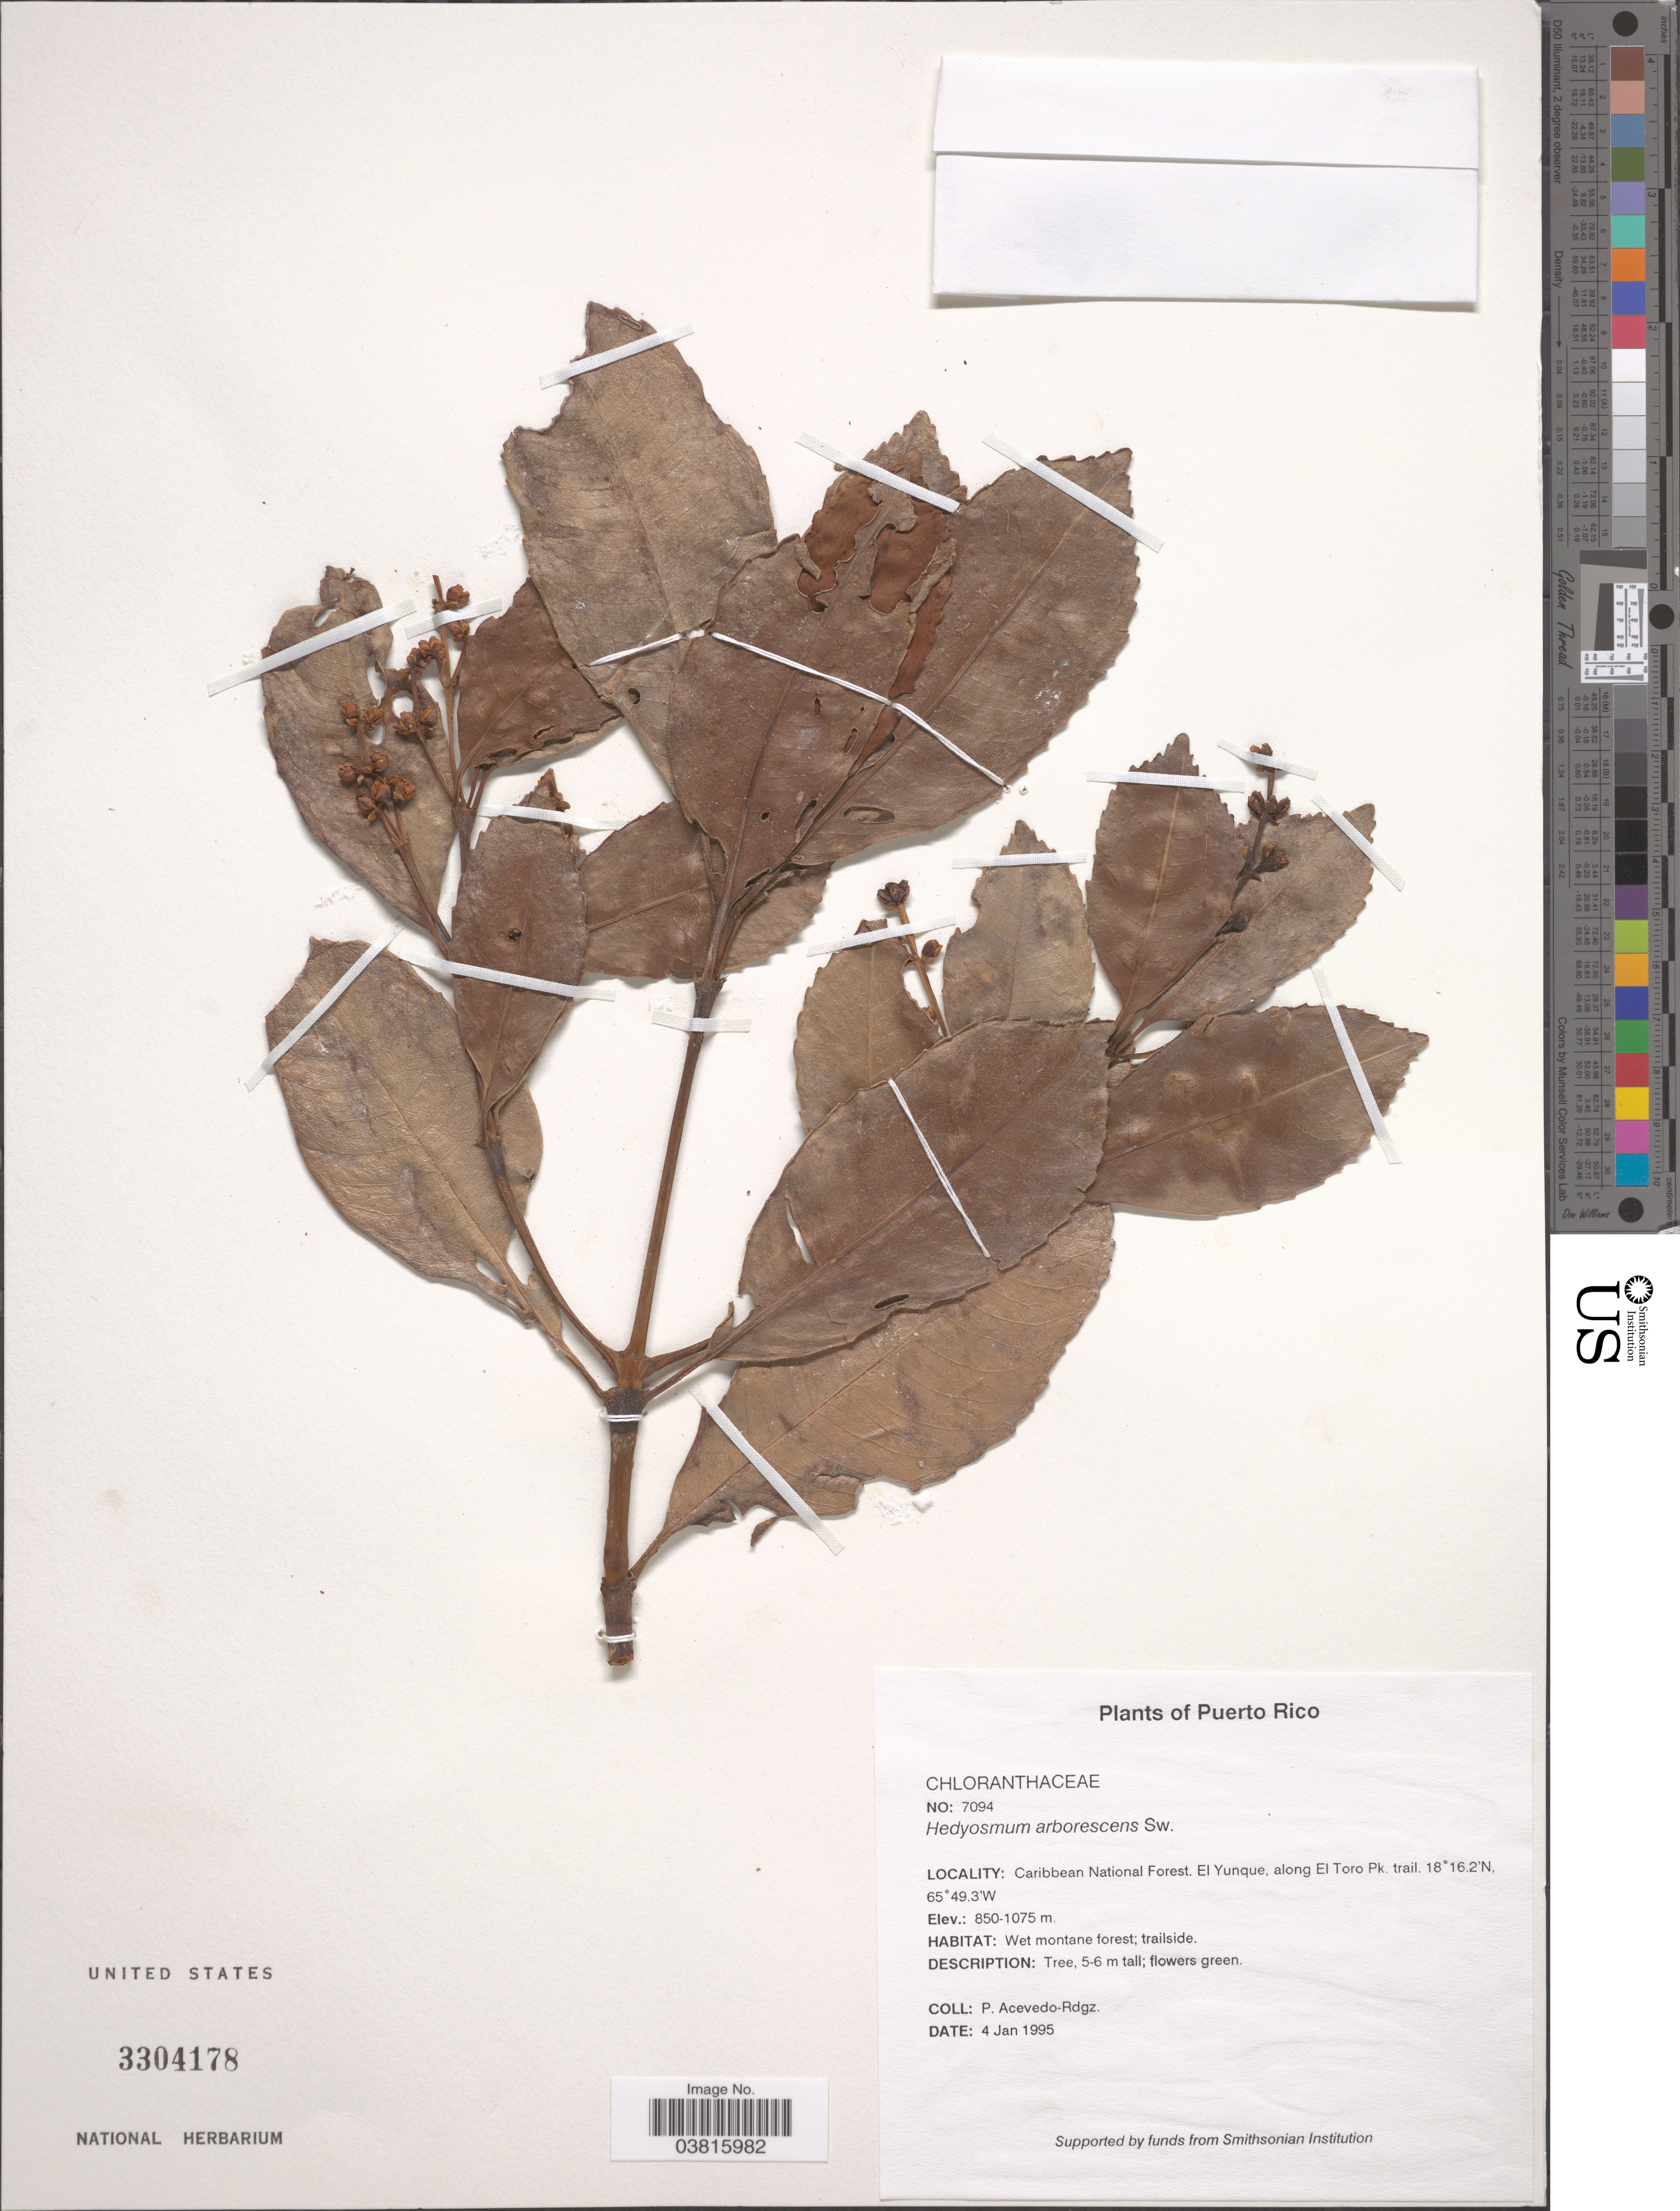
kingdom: Plantae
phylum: Tracheophyta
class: Magnoliopsida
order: Chloranthales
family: Chloranthaceae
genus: Hedyosmum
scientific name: Hedyosmum arborescens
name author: Sw.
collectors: P. Acevedo-Rodr.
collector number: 7094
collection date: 1995-01-04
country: Puerto Rico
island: Puerto Rico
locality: Caribbean National Forest. El Yunque, along El Toro Pk. trail.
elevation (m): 850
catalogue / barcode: US 3304178